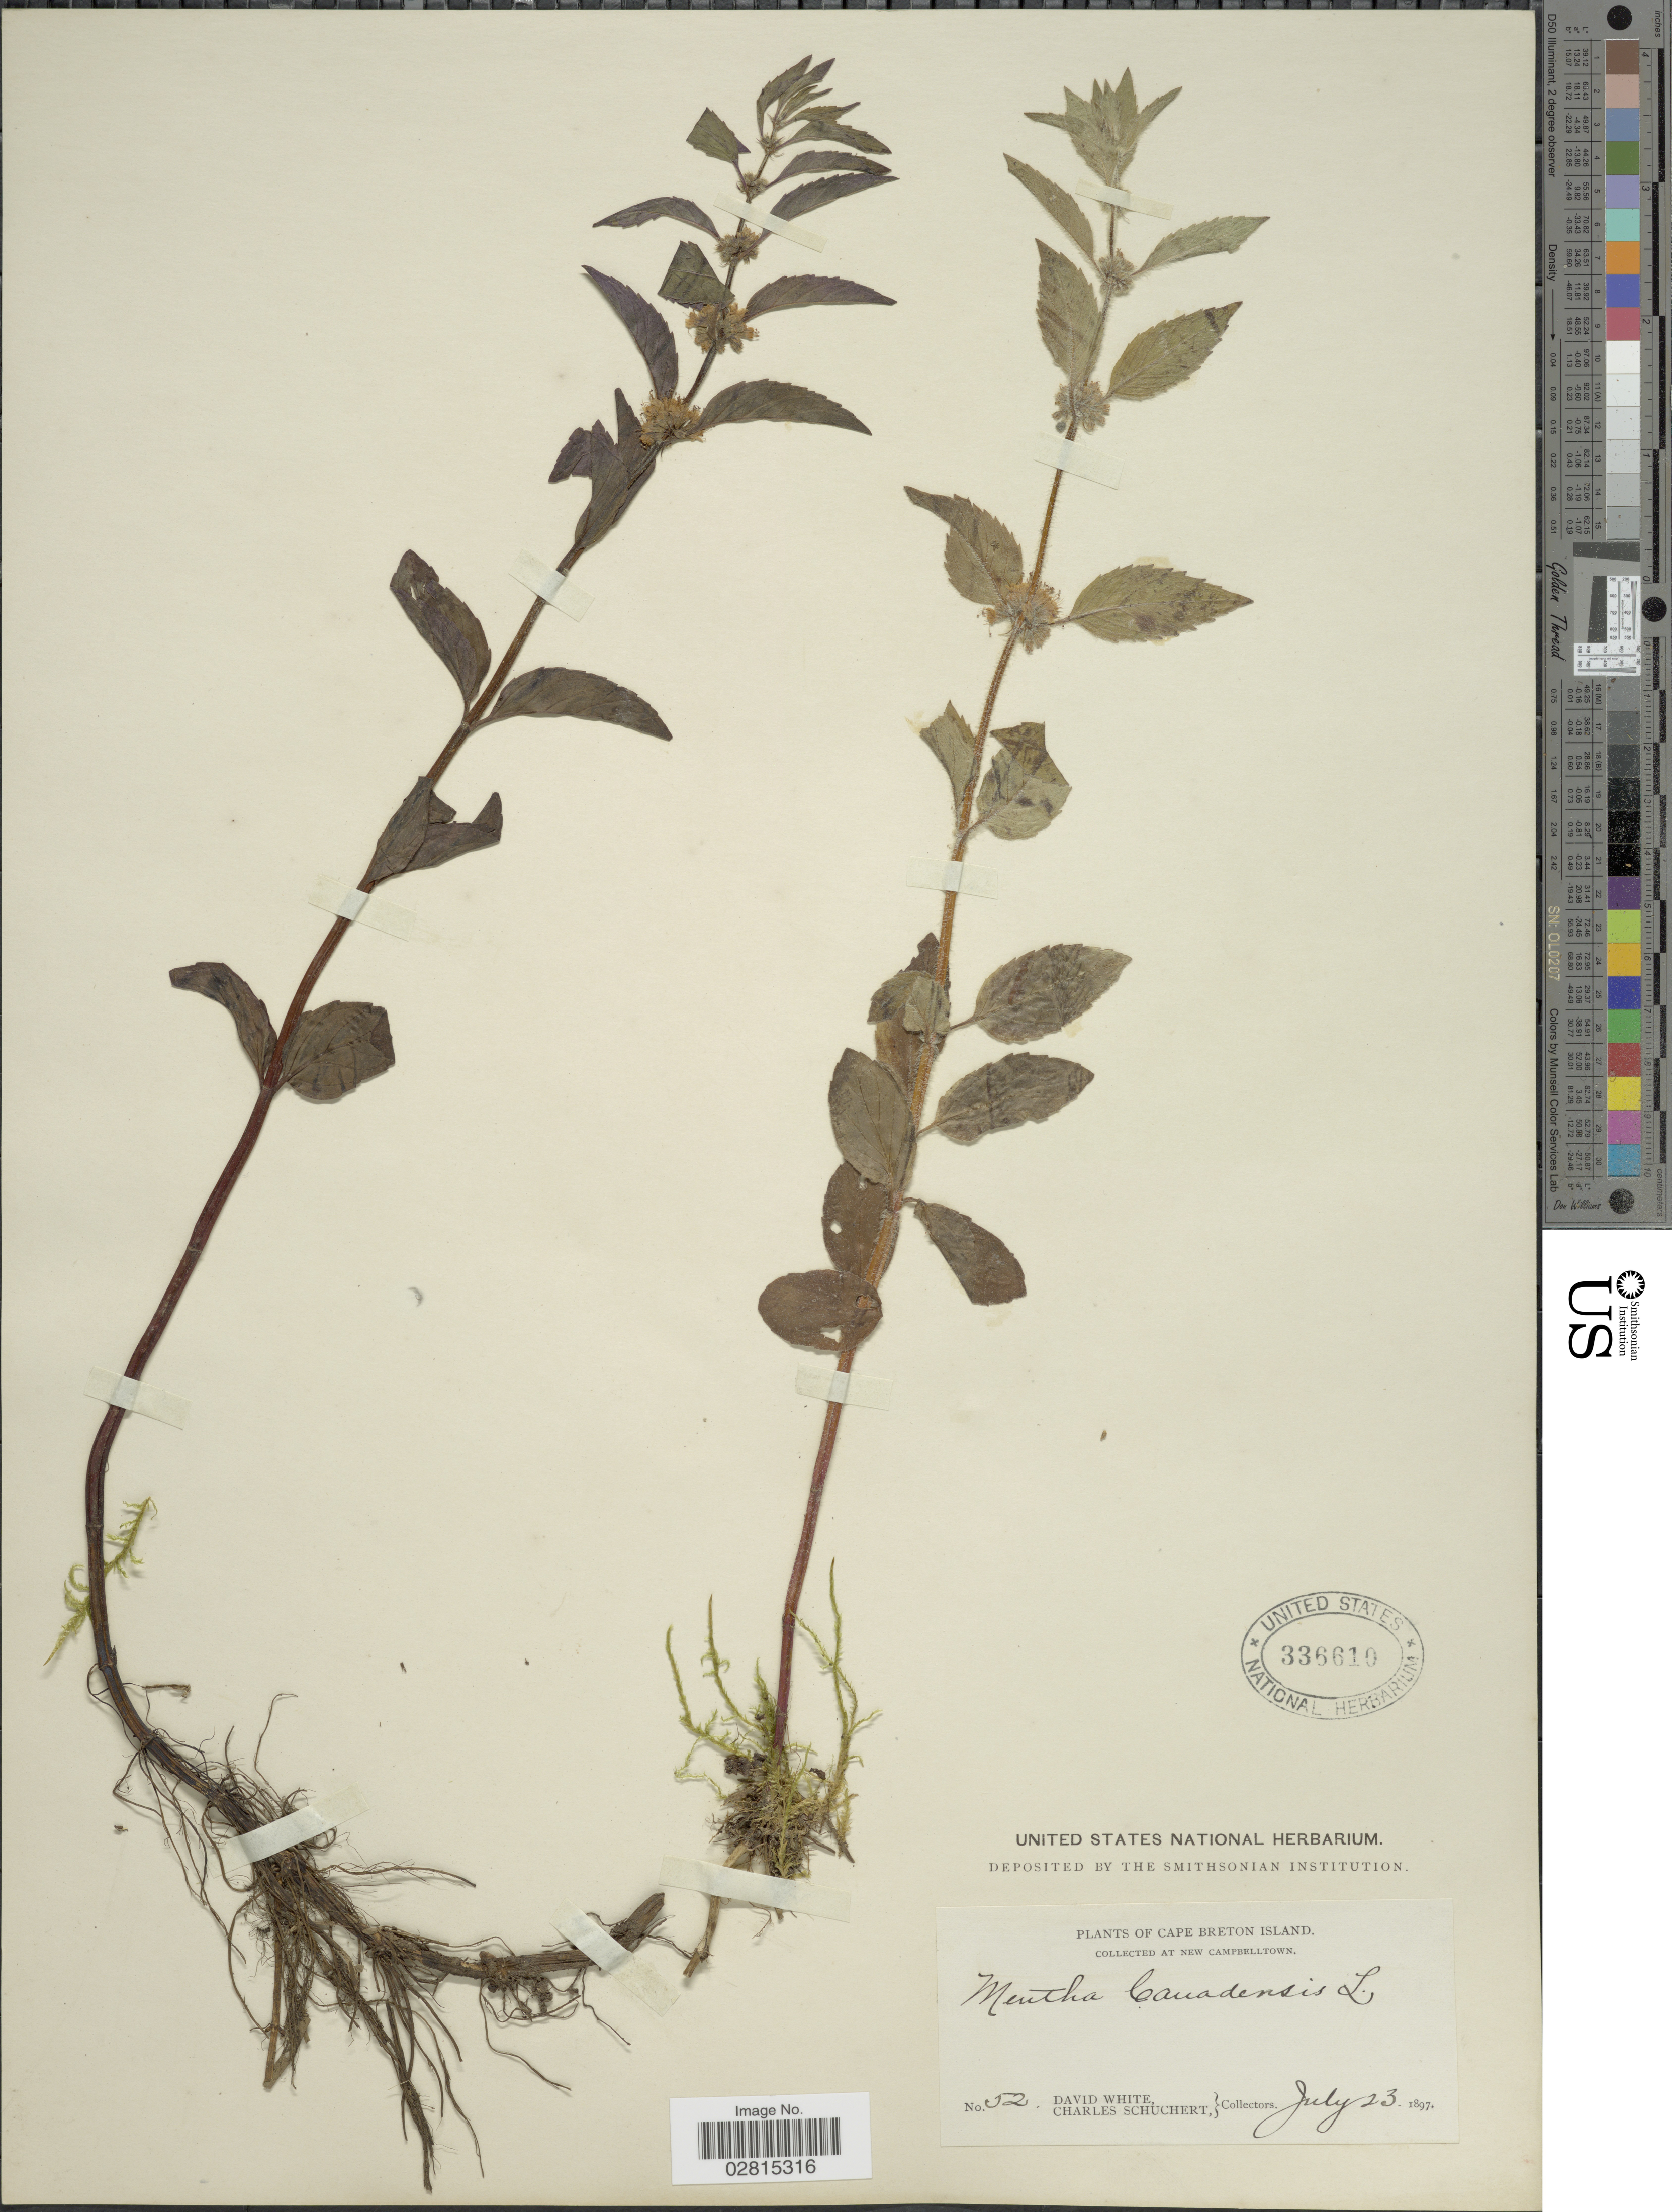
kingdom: Plantae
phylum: Tracheophyta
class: Magnoliopsida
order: Lamiales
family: Lamiaceae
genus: Mentha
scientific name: Mentha canadensis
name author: L.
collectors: D. White & C. Schuchert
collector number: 52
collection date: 1897-07-23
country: Canada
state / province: Nova Scotia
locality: Cape Breton Island. New Campbelltown.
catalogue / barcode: US 336610